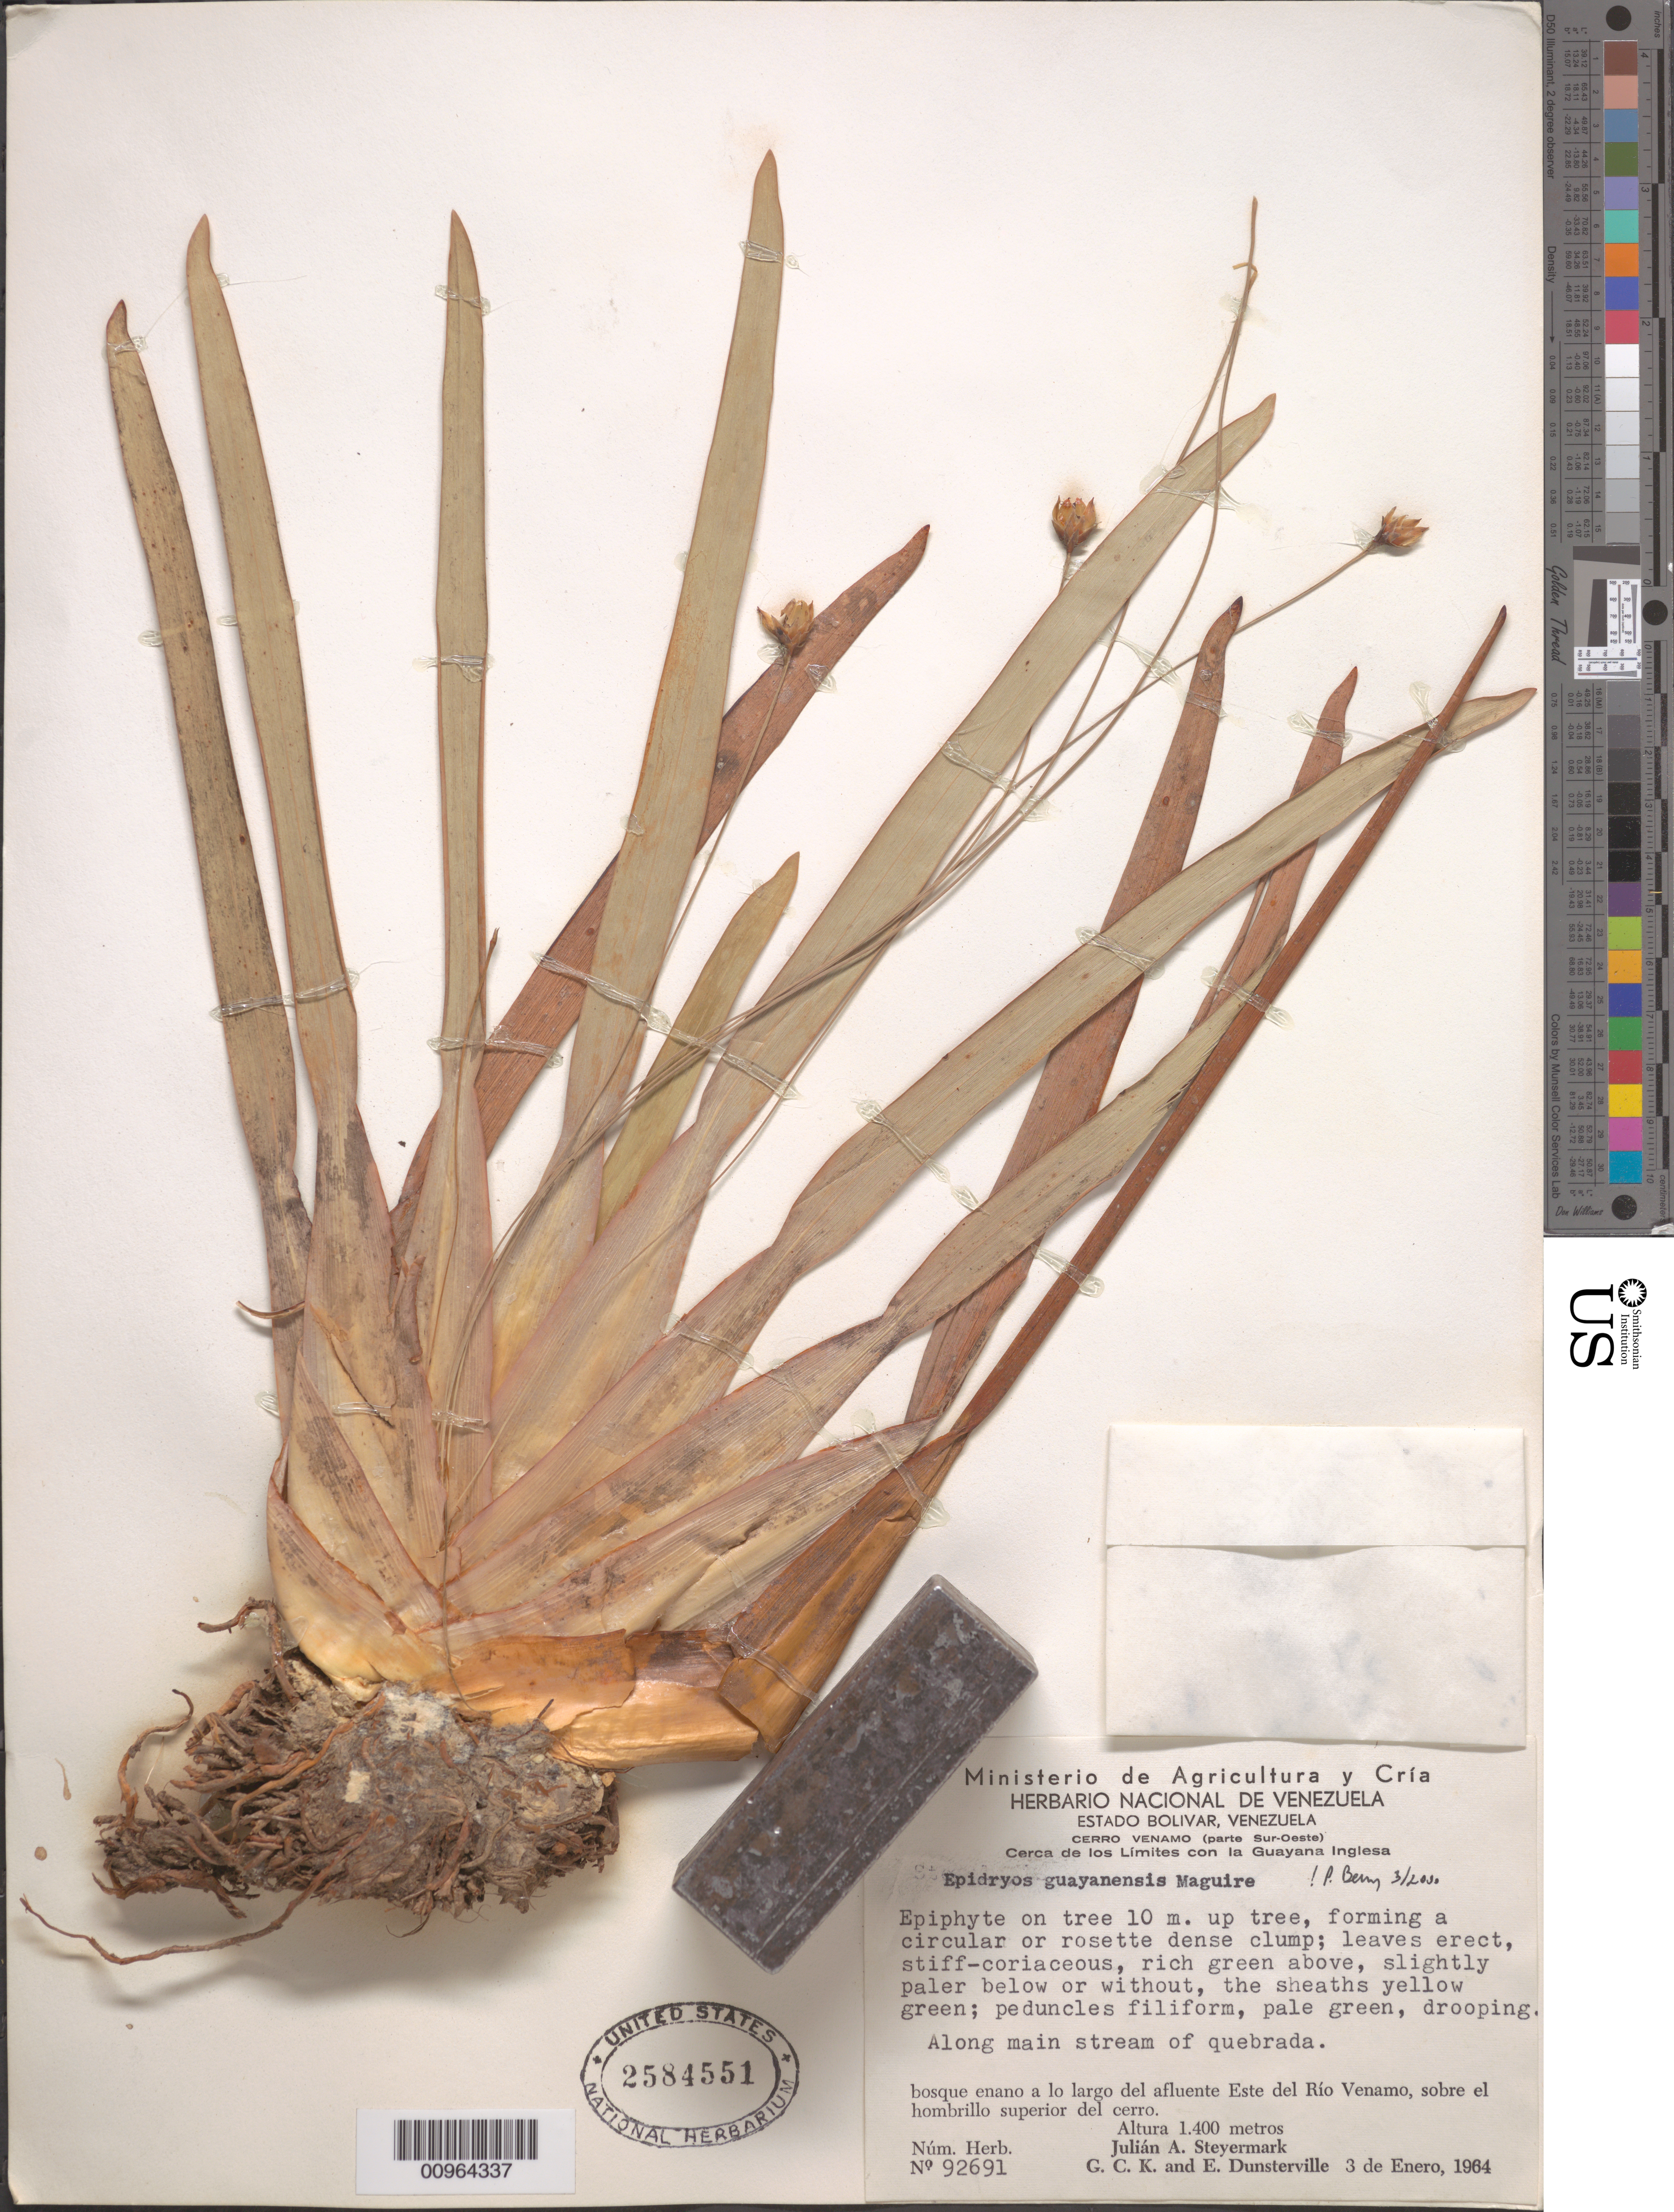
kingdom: Plantae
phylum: Tracheophyta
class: Liliopsida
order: Poales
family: Rapateaceae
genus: Epidryos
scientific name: Epidryos guayanensis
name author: Maguire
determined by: Berry, P. E., (WIS), University of Wisconsin - Madison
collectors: J. Steyermark, G. C. K. Dunsterville & E. Dunsterville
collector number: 92691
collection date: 1964-01-03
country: Venezuela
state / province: Bolívar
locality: Cerro Venamo, Rio Venamo, a lo largo del afluente Este, sobre el hombrillo superior del cerro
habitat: Along main stream of quebrada; bosque enano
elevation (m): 1400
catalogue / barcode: US 2584551